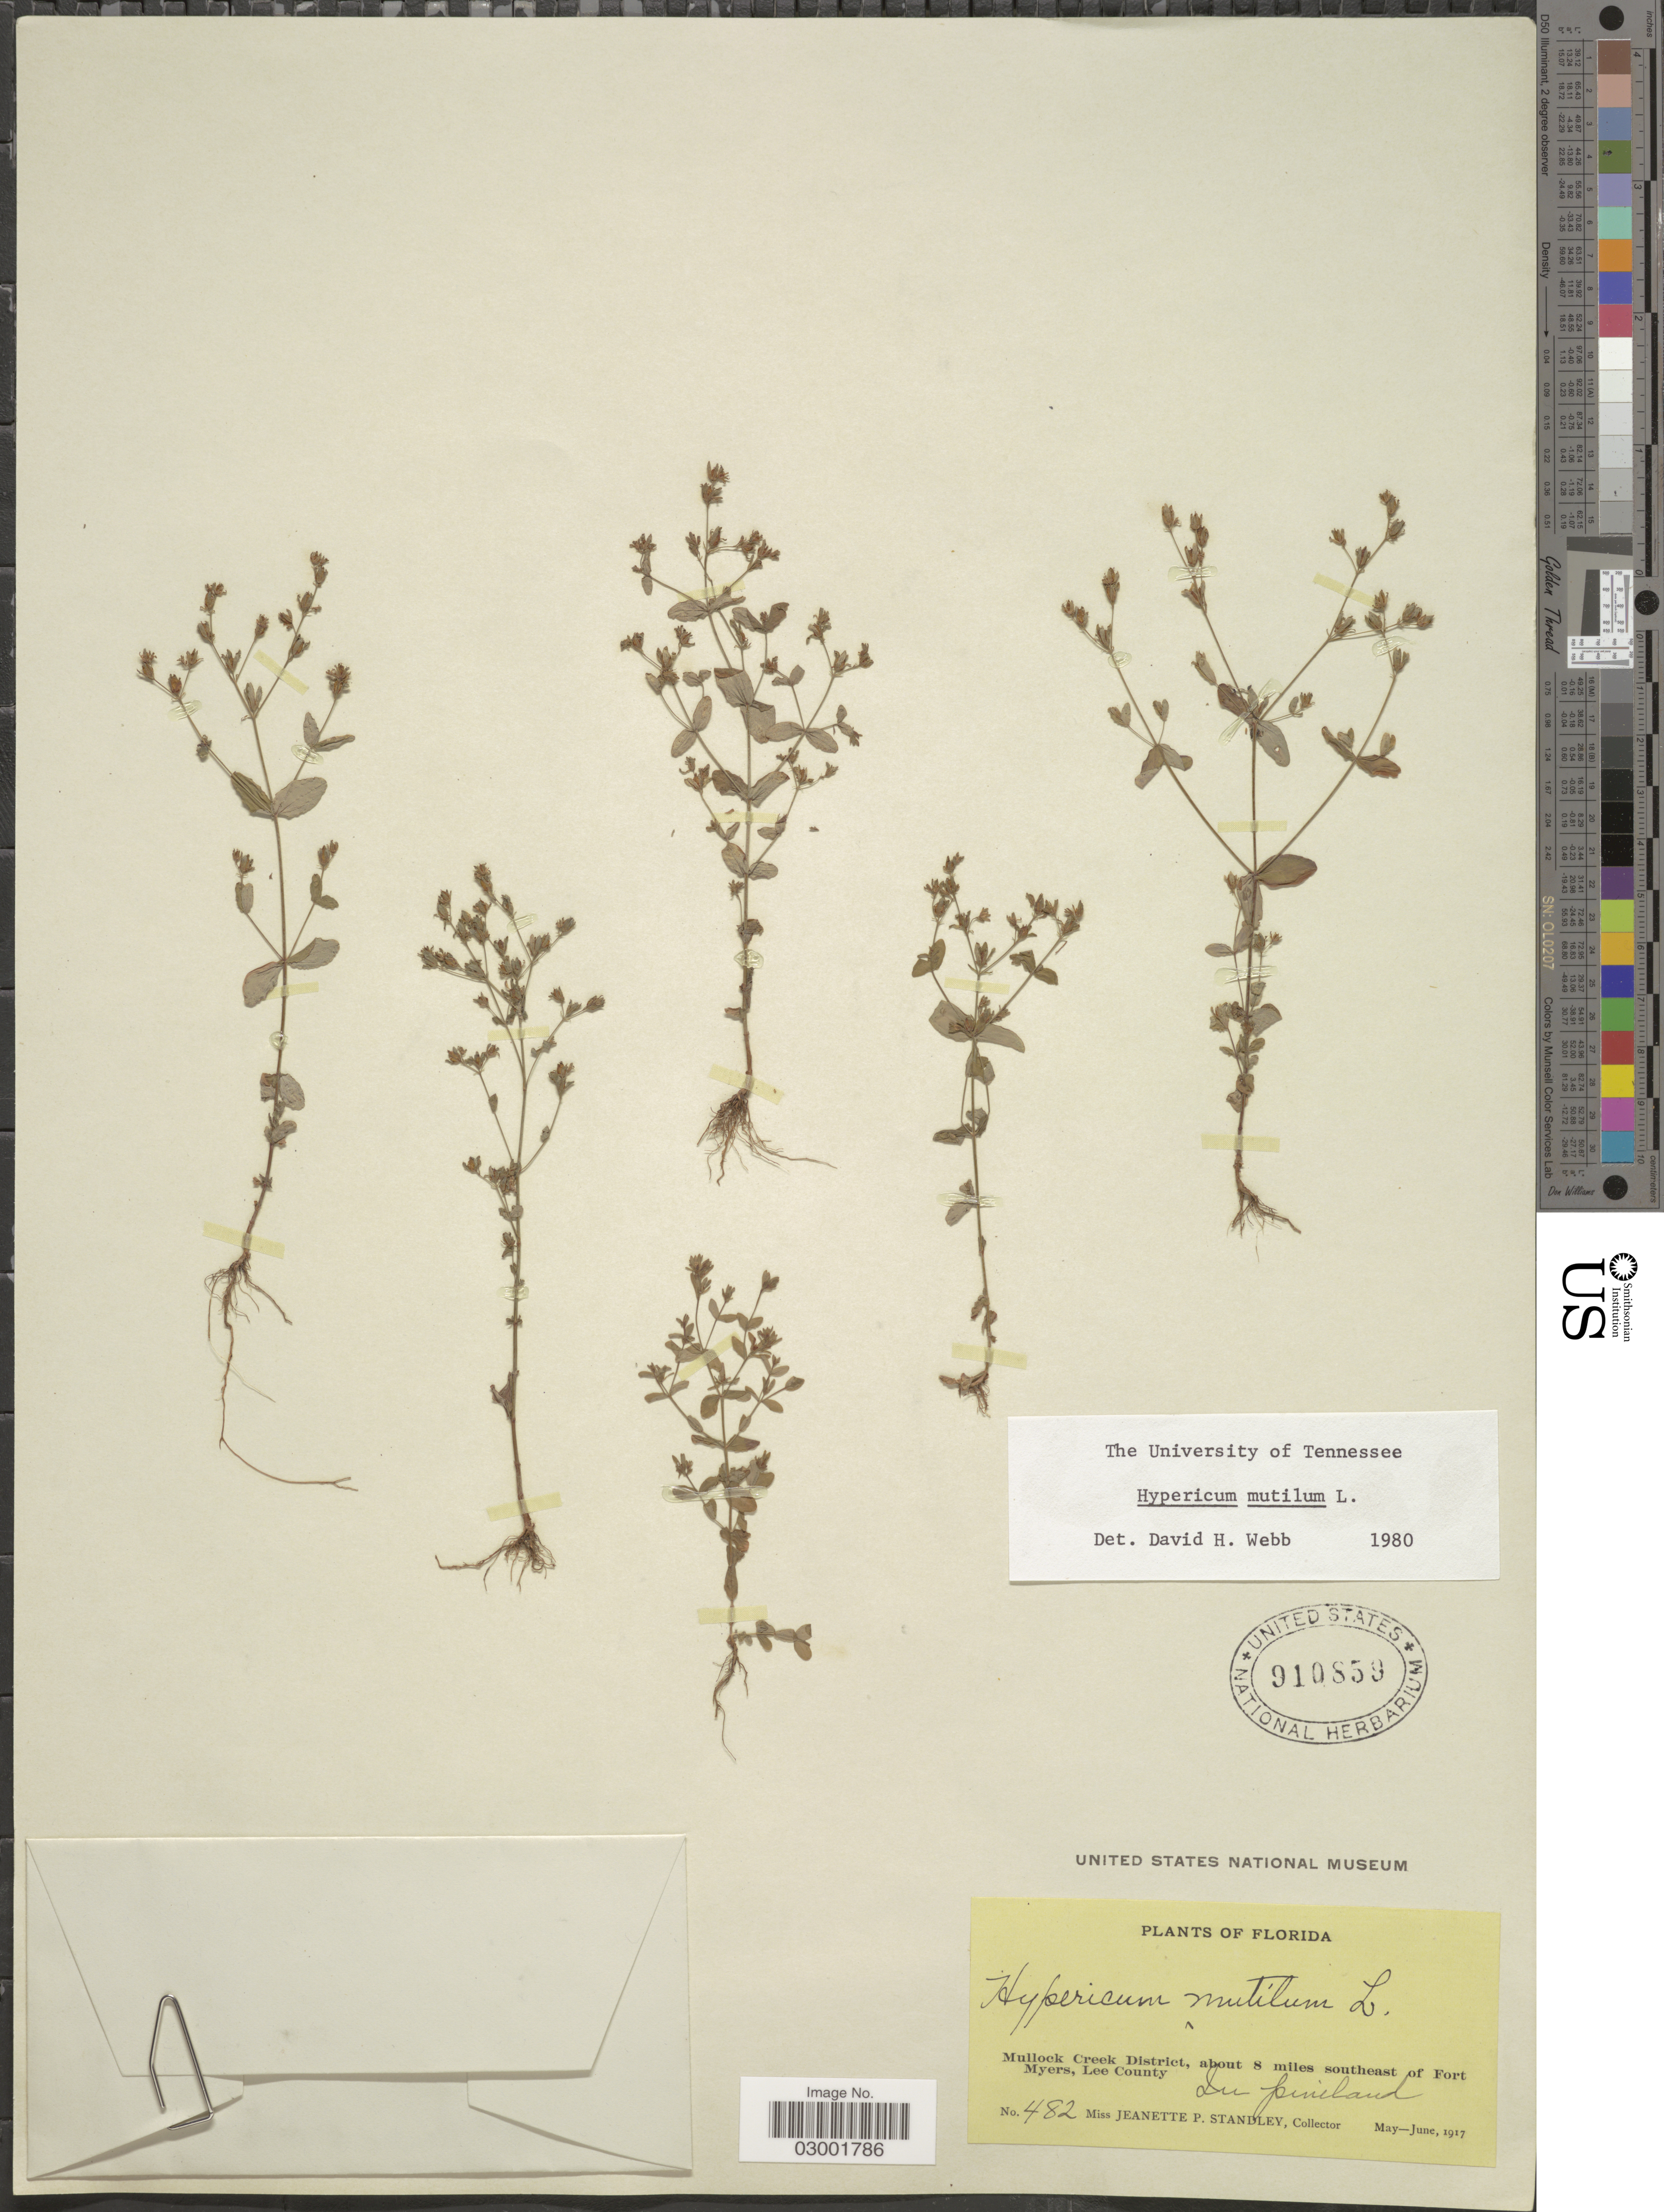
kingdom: Plantae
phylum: Tracheophyta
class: Magnoliopsida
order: Malpighiales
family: Hypericaceae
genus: Hypericum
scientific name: Hypericum mutilum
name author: L.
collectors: J. P. Standley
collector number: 482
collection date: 1917-05/1917-06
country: United States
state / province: Florida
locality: Mullock Creek District, about 8 miles southeast of Fort Myers, Lee County. In pineland.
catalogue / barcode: US 910859